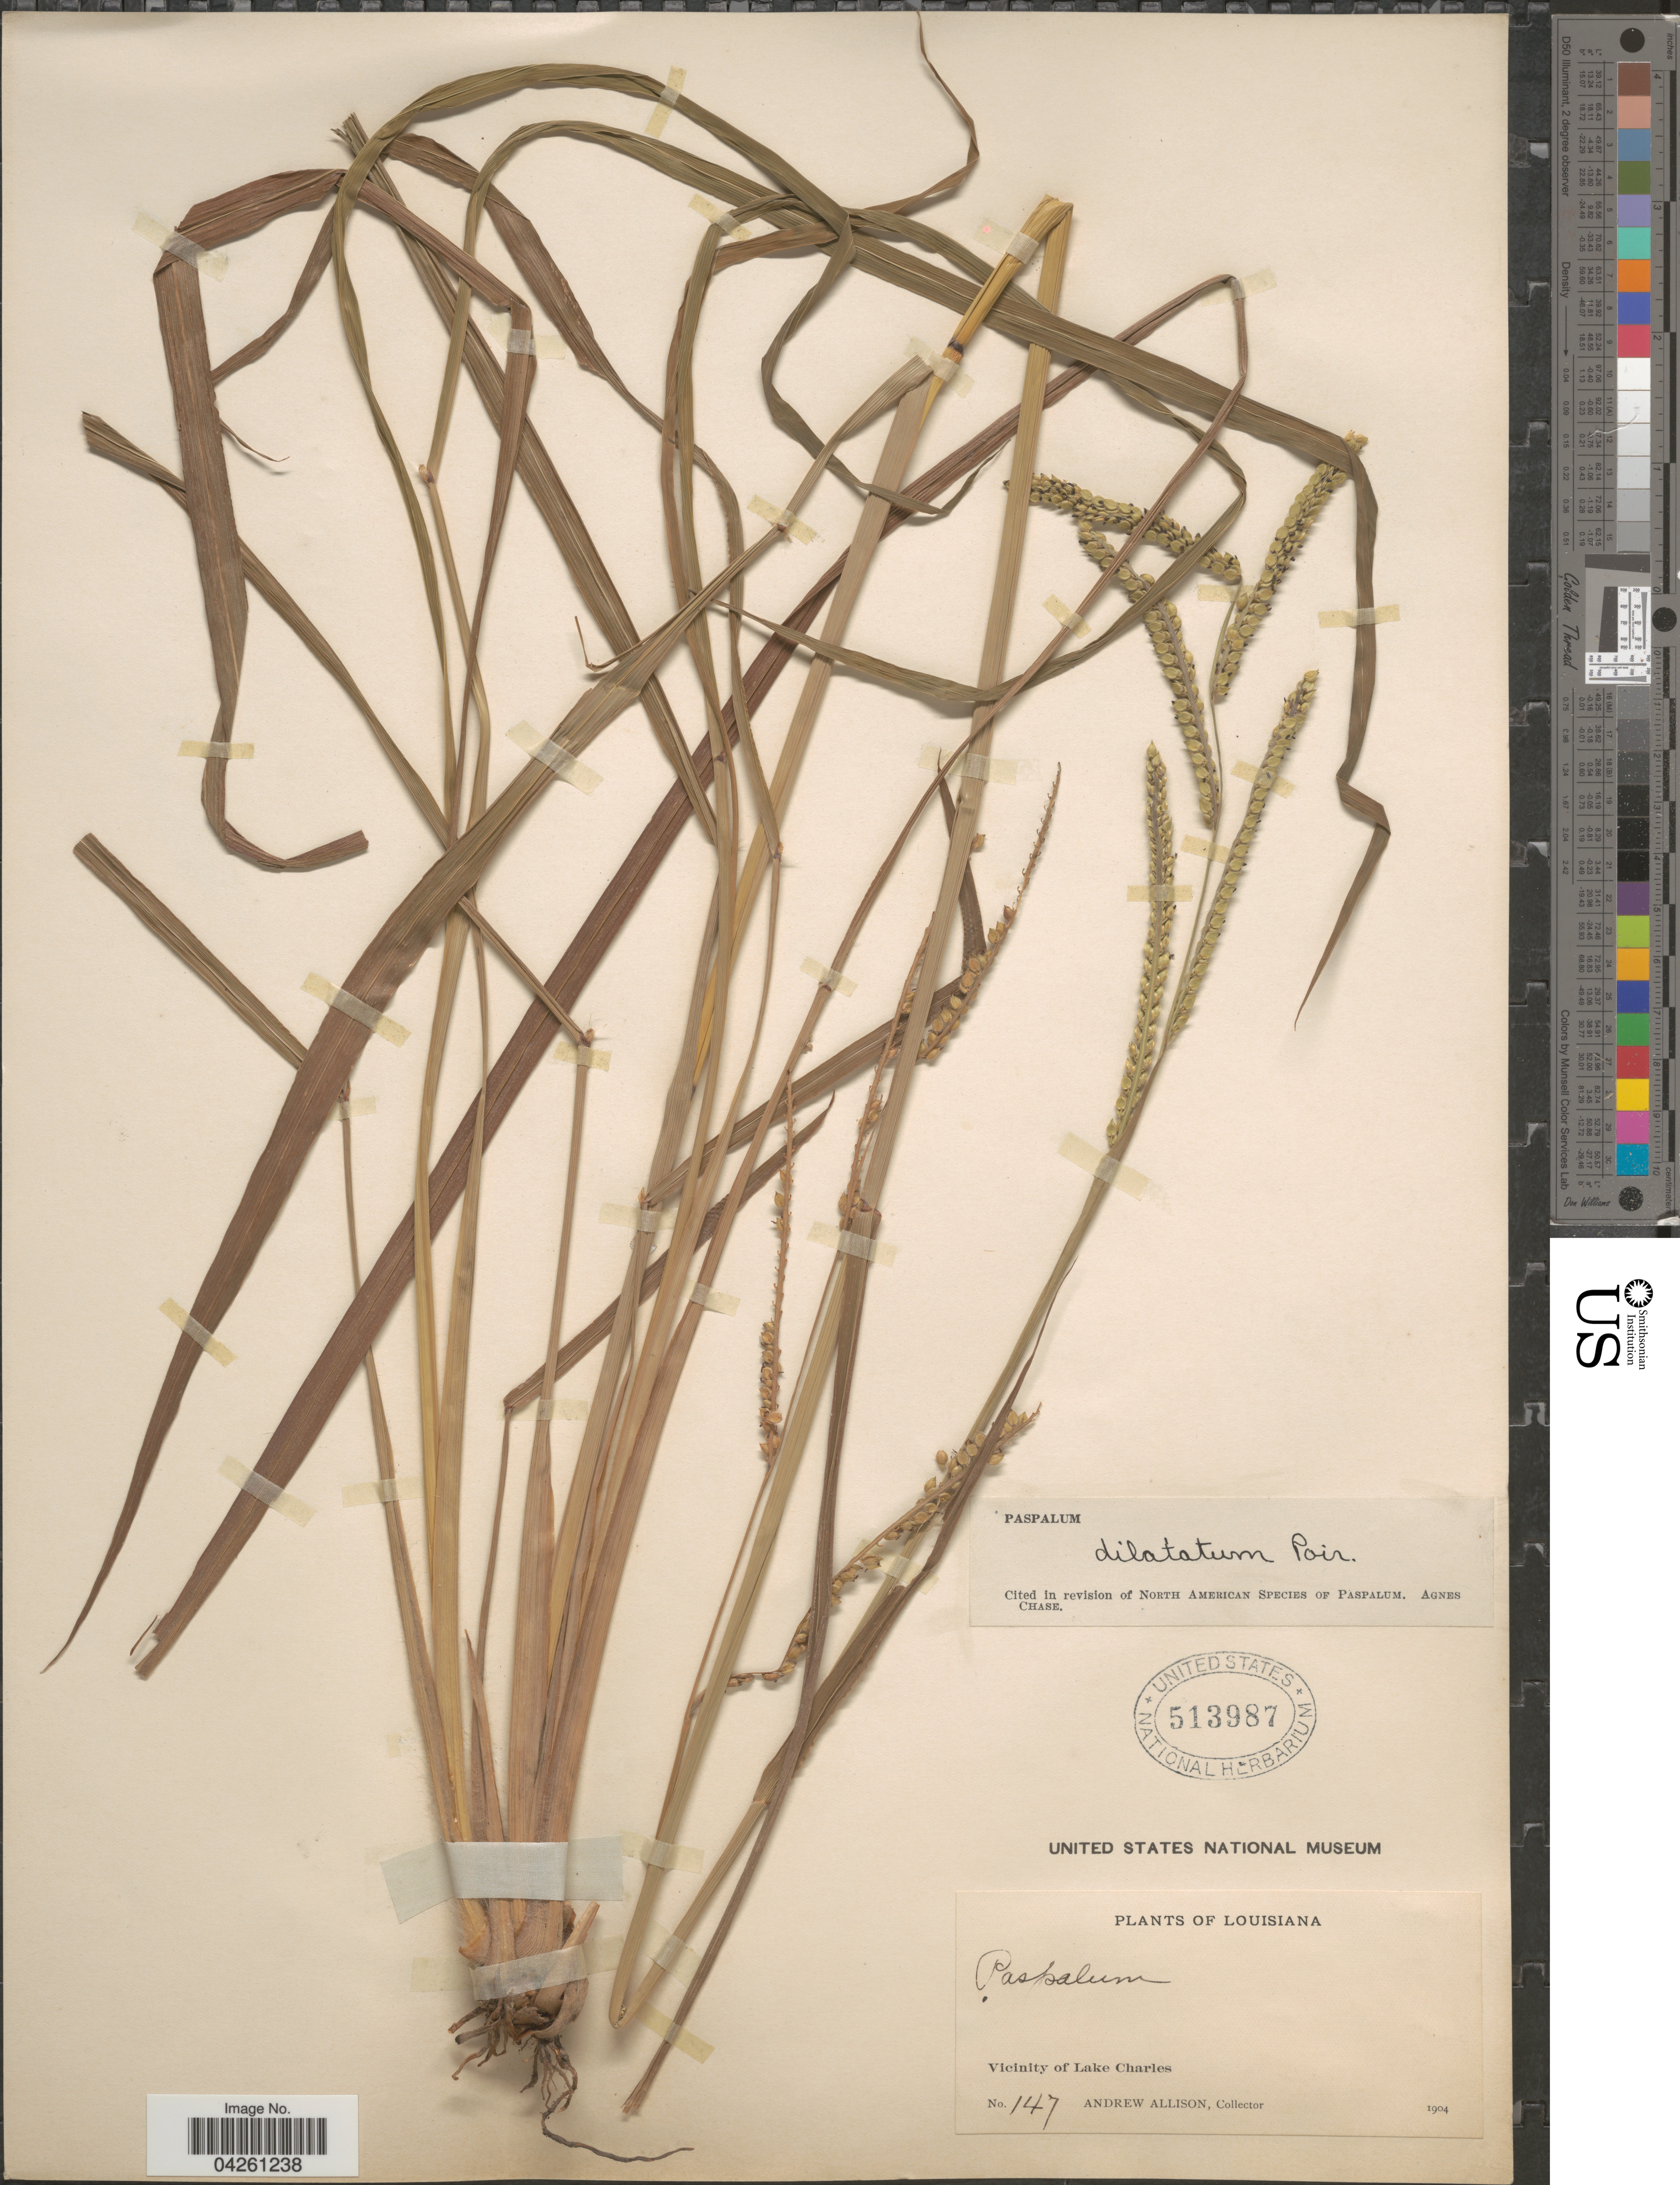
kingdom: Plantae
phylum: Tracheophyta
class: Liliopsida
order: Poales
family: Poaceae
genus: Paspalum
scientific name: Paspalum dilatatum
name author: Poir.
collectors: A. Allison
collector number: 147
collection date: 1904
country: United States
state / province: Louisiana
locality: Vicinity of Lake Charles.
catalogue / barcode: US 513987